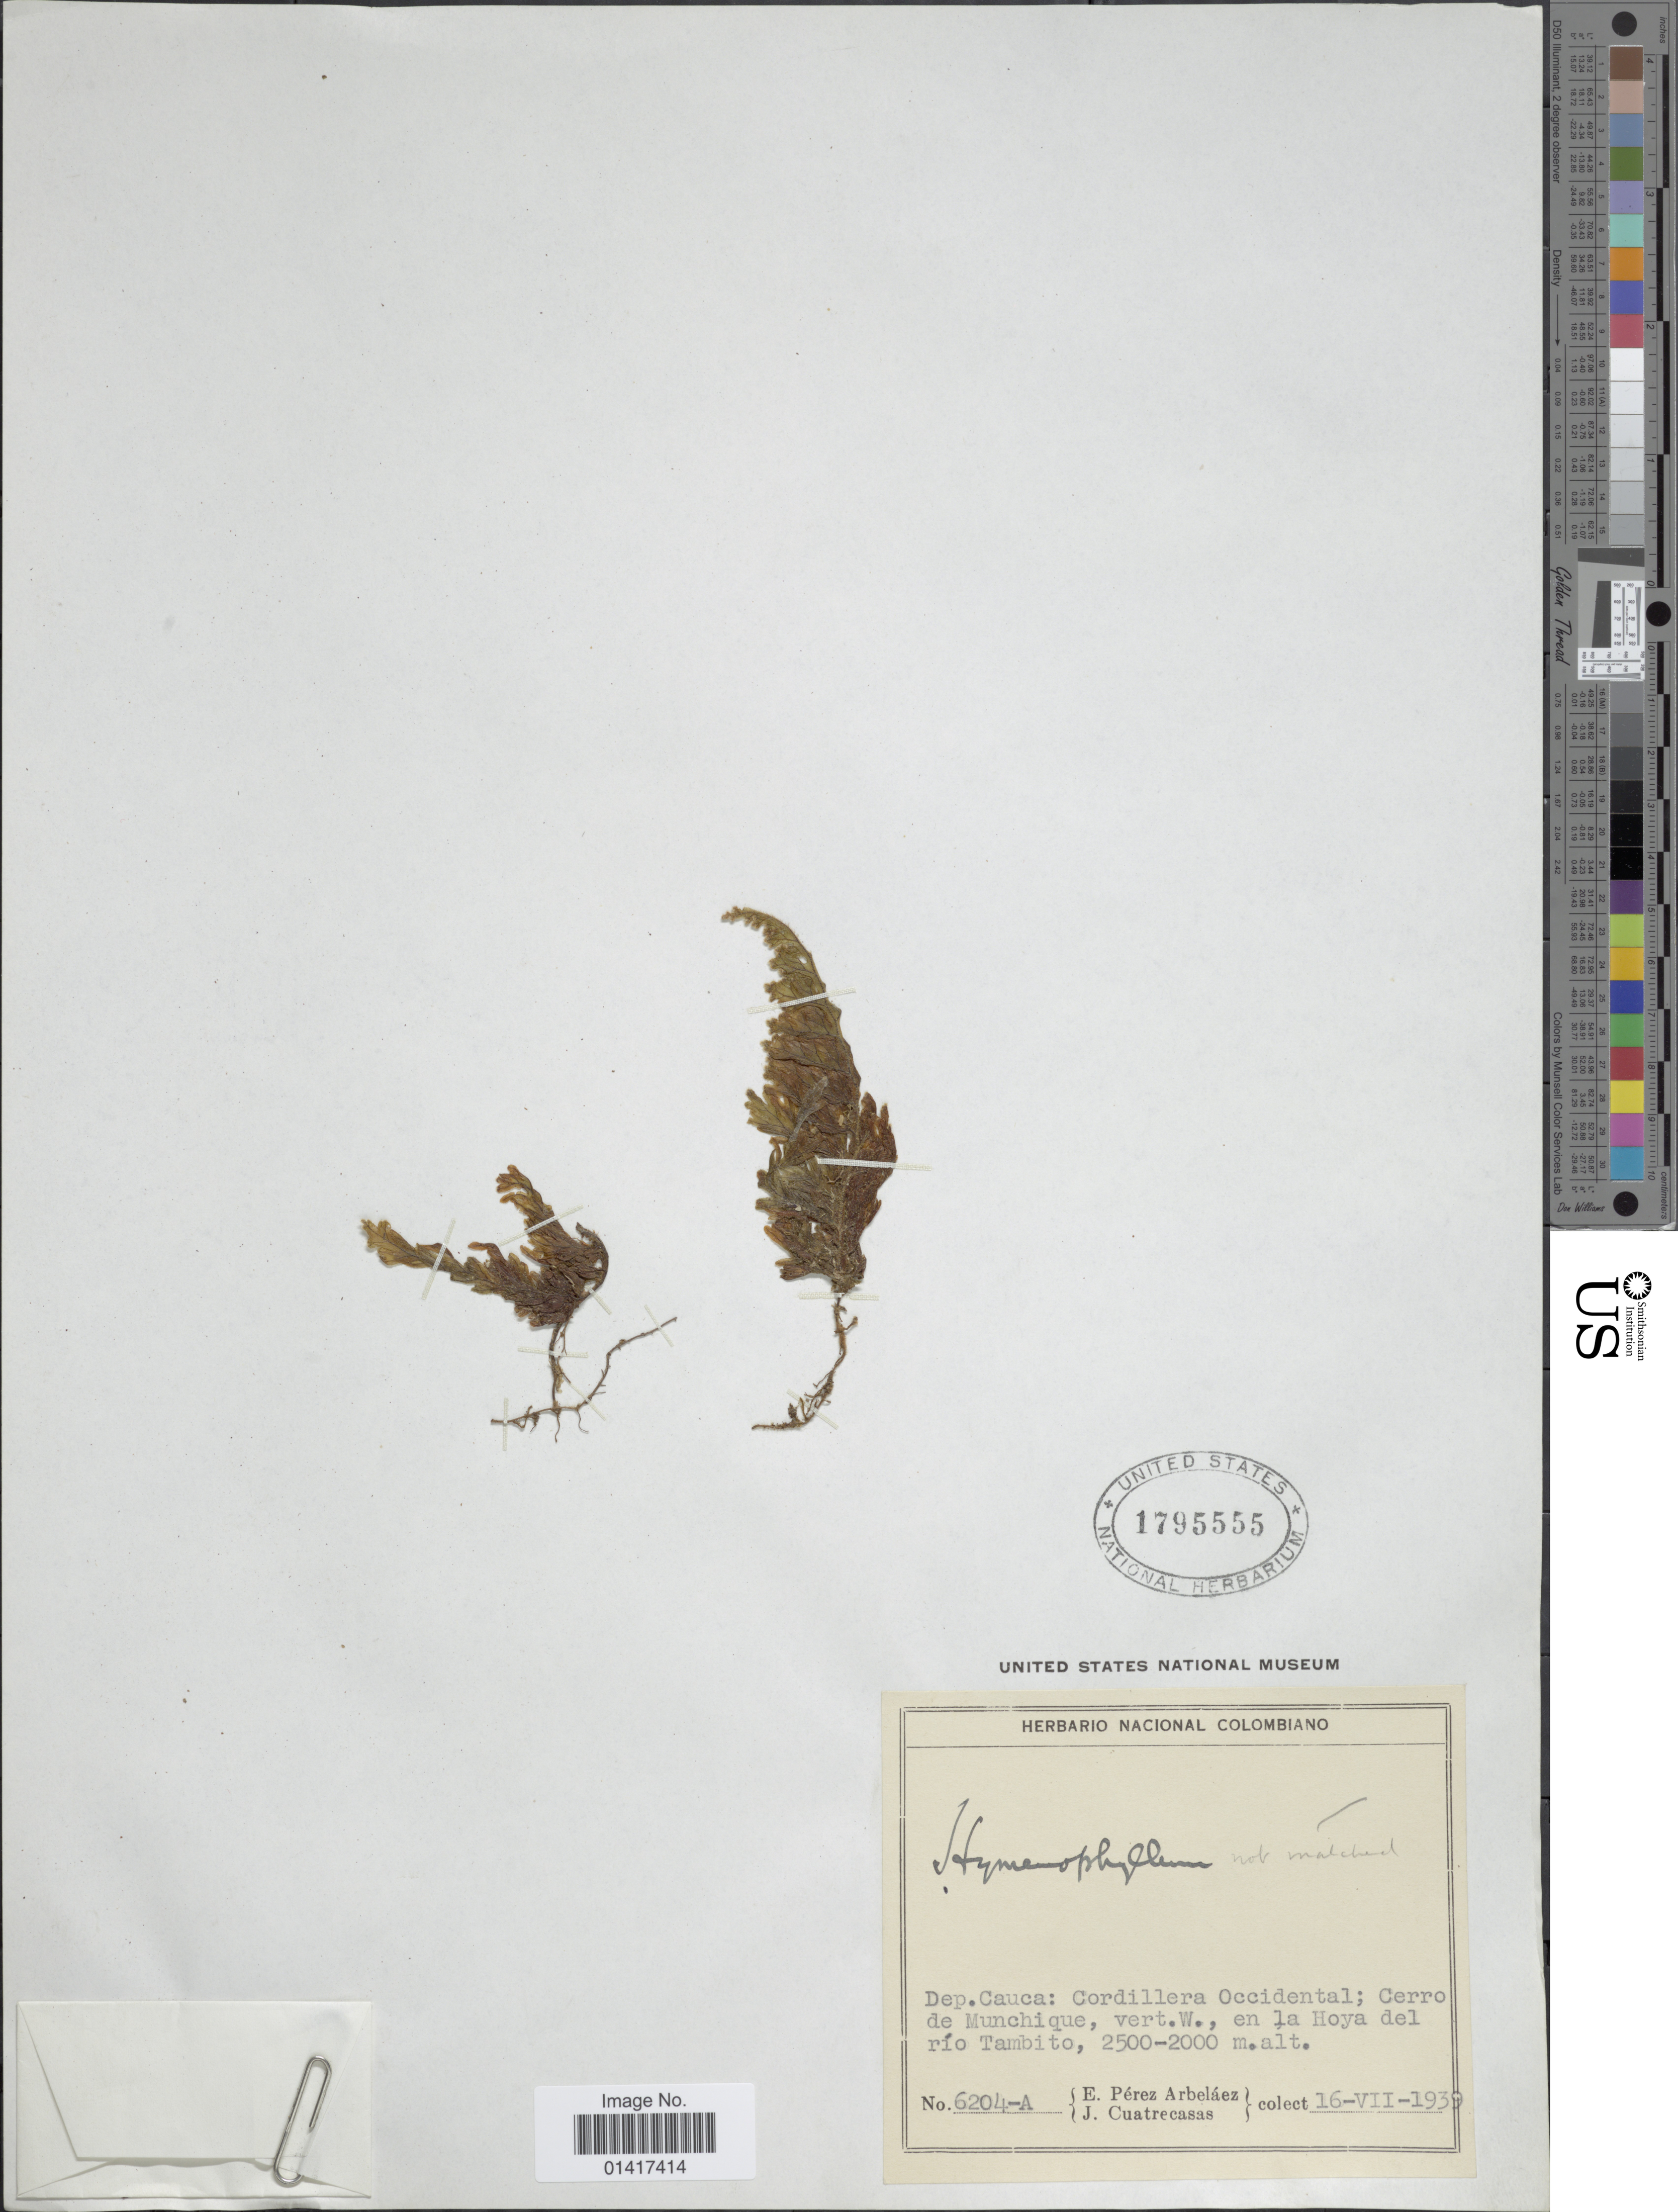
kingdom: Plantae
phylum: Tracheophyta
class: Polypodiopsida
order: Hymenophyllales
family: Hymenophyllaceae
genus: Hymenophyllum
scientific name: Hymenophyllum sp.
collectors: E. Pérez Arbeláez & J. Cuatrecasas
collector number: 6204-A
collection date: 1939-07-16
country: Colombia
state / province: Cauca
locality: Dep. Cauca: Cordillera Occidental; Cerro de Munchique, vert. W., en la Hoya del Rio Tambito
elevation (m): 2000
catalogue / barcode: US 1795555